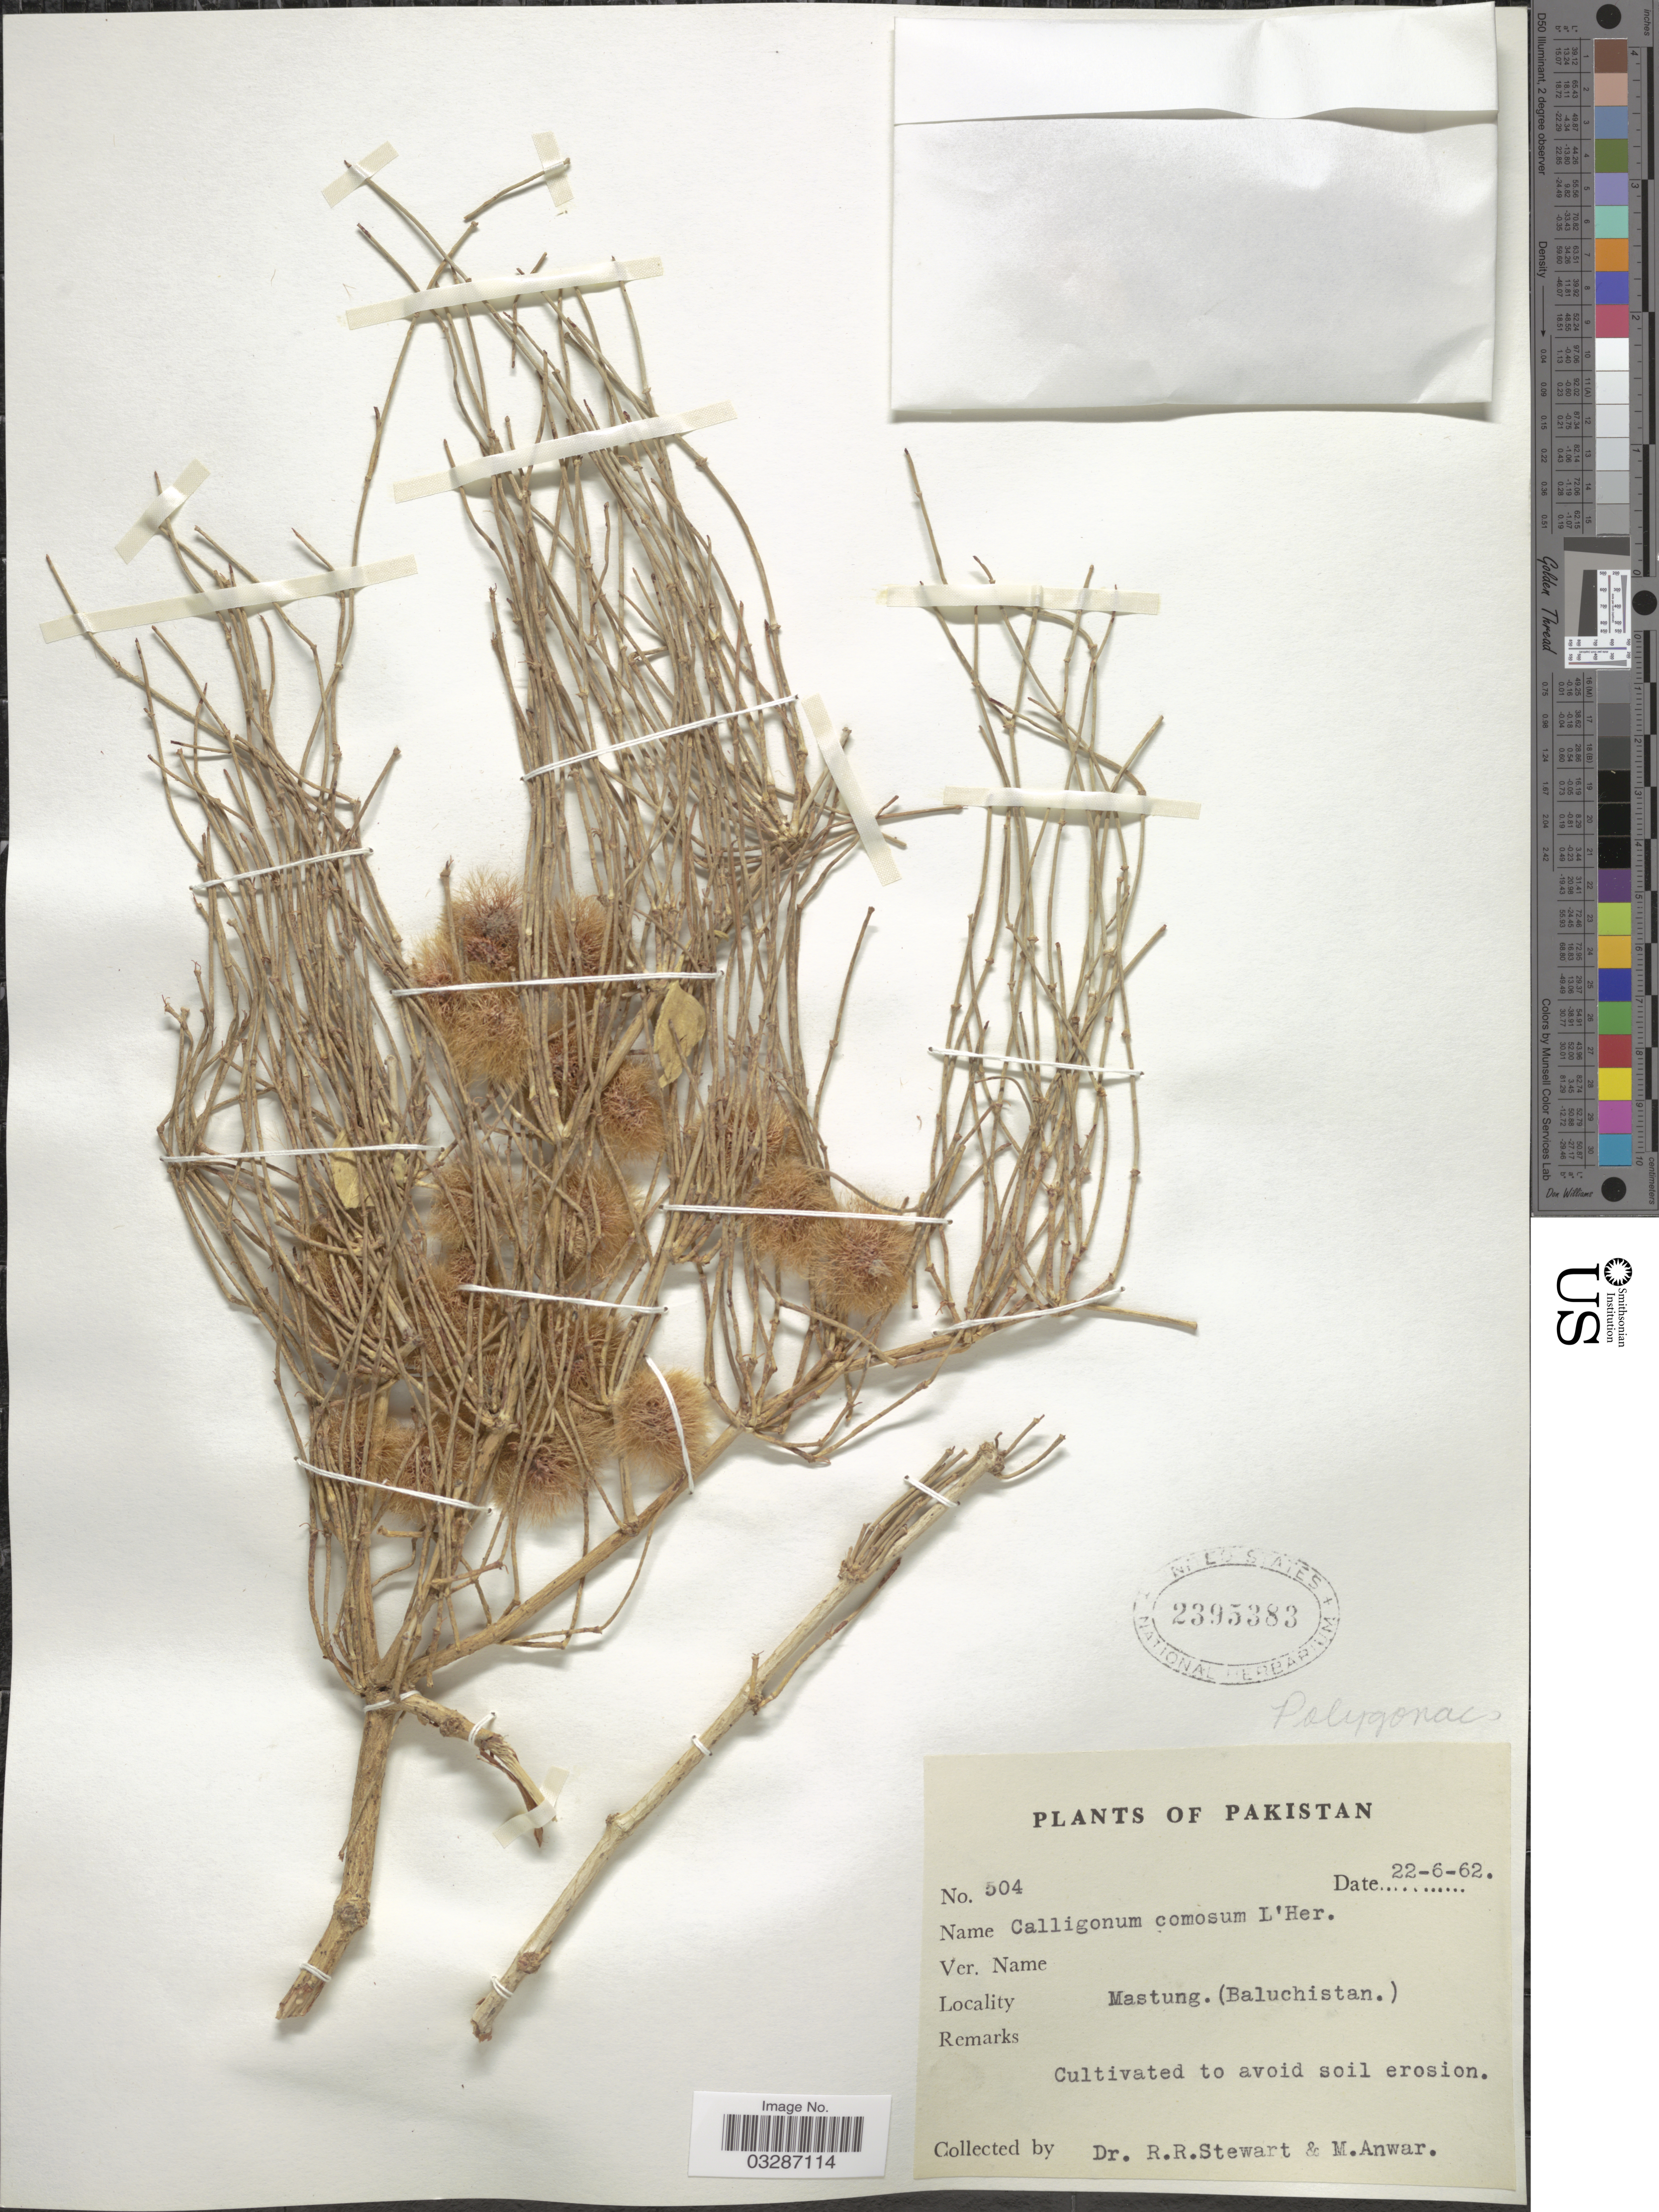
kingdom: Plantae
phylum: Tracheophyta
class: Magnoliopsida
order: Caryophyllales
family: Polygonaceae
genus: Calligonum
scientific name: Calligonum comosum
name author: L'Hér.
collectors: R. Stewart & M. Anwar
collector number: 504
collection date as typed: Transcribed d/m/y: 22/6/62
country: Pakistan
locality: Mastung. (Baluchistan).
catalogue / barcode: US 2395383